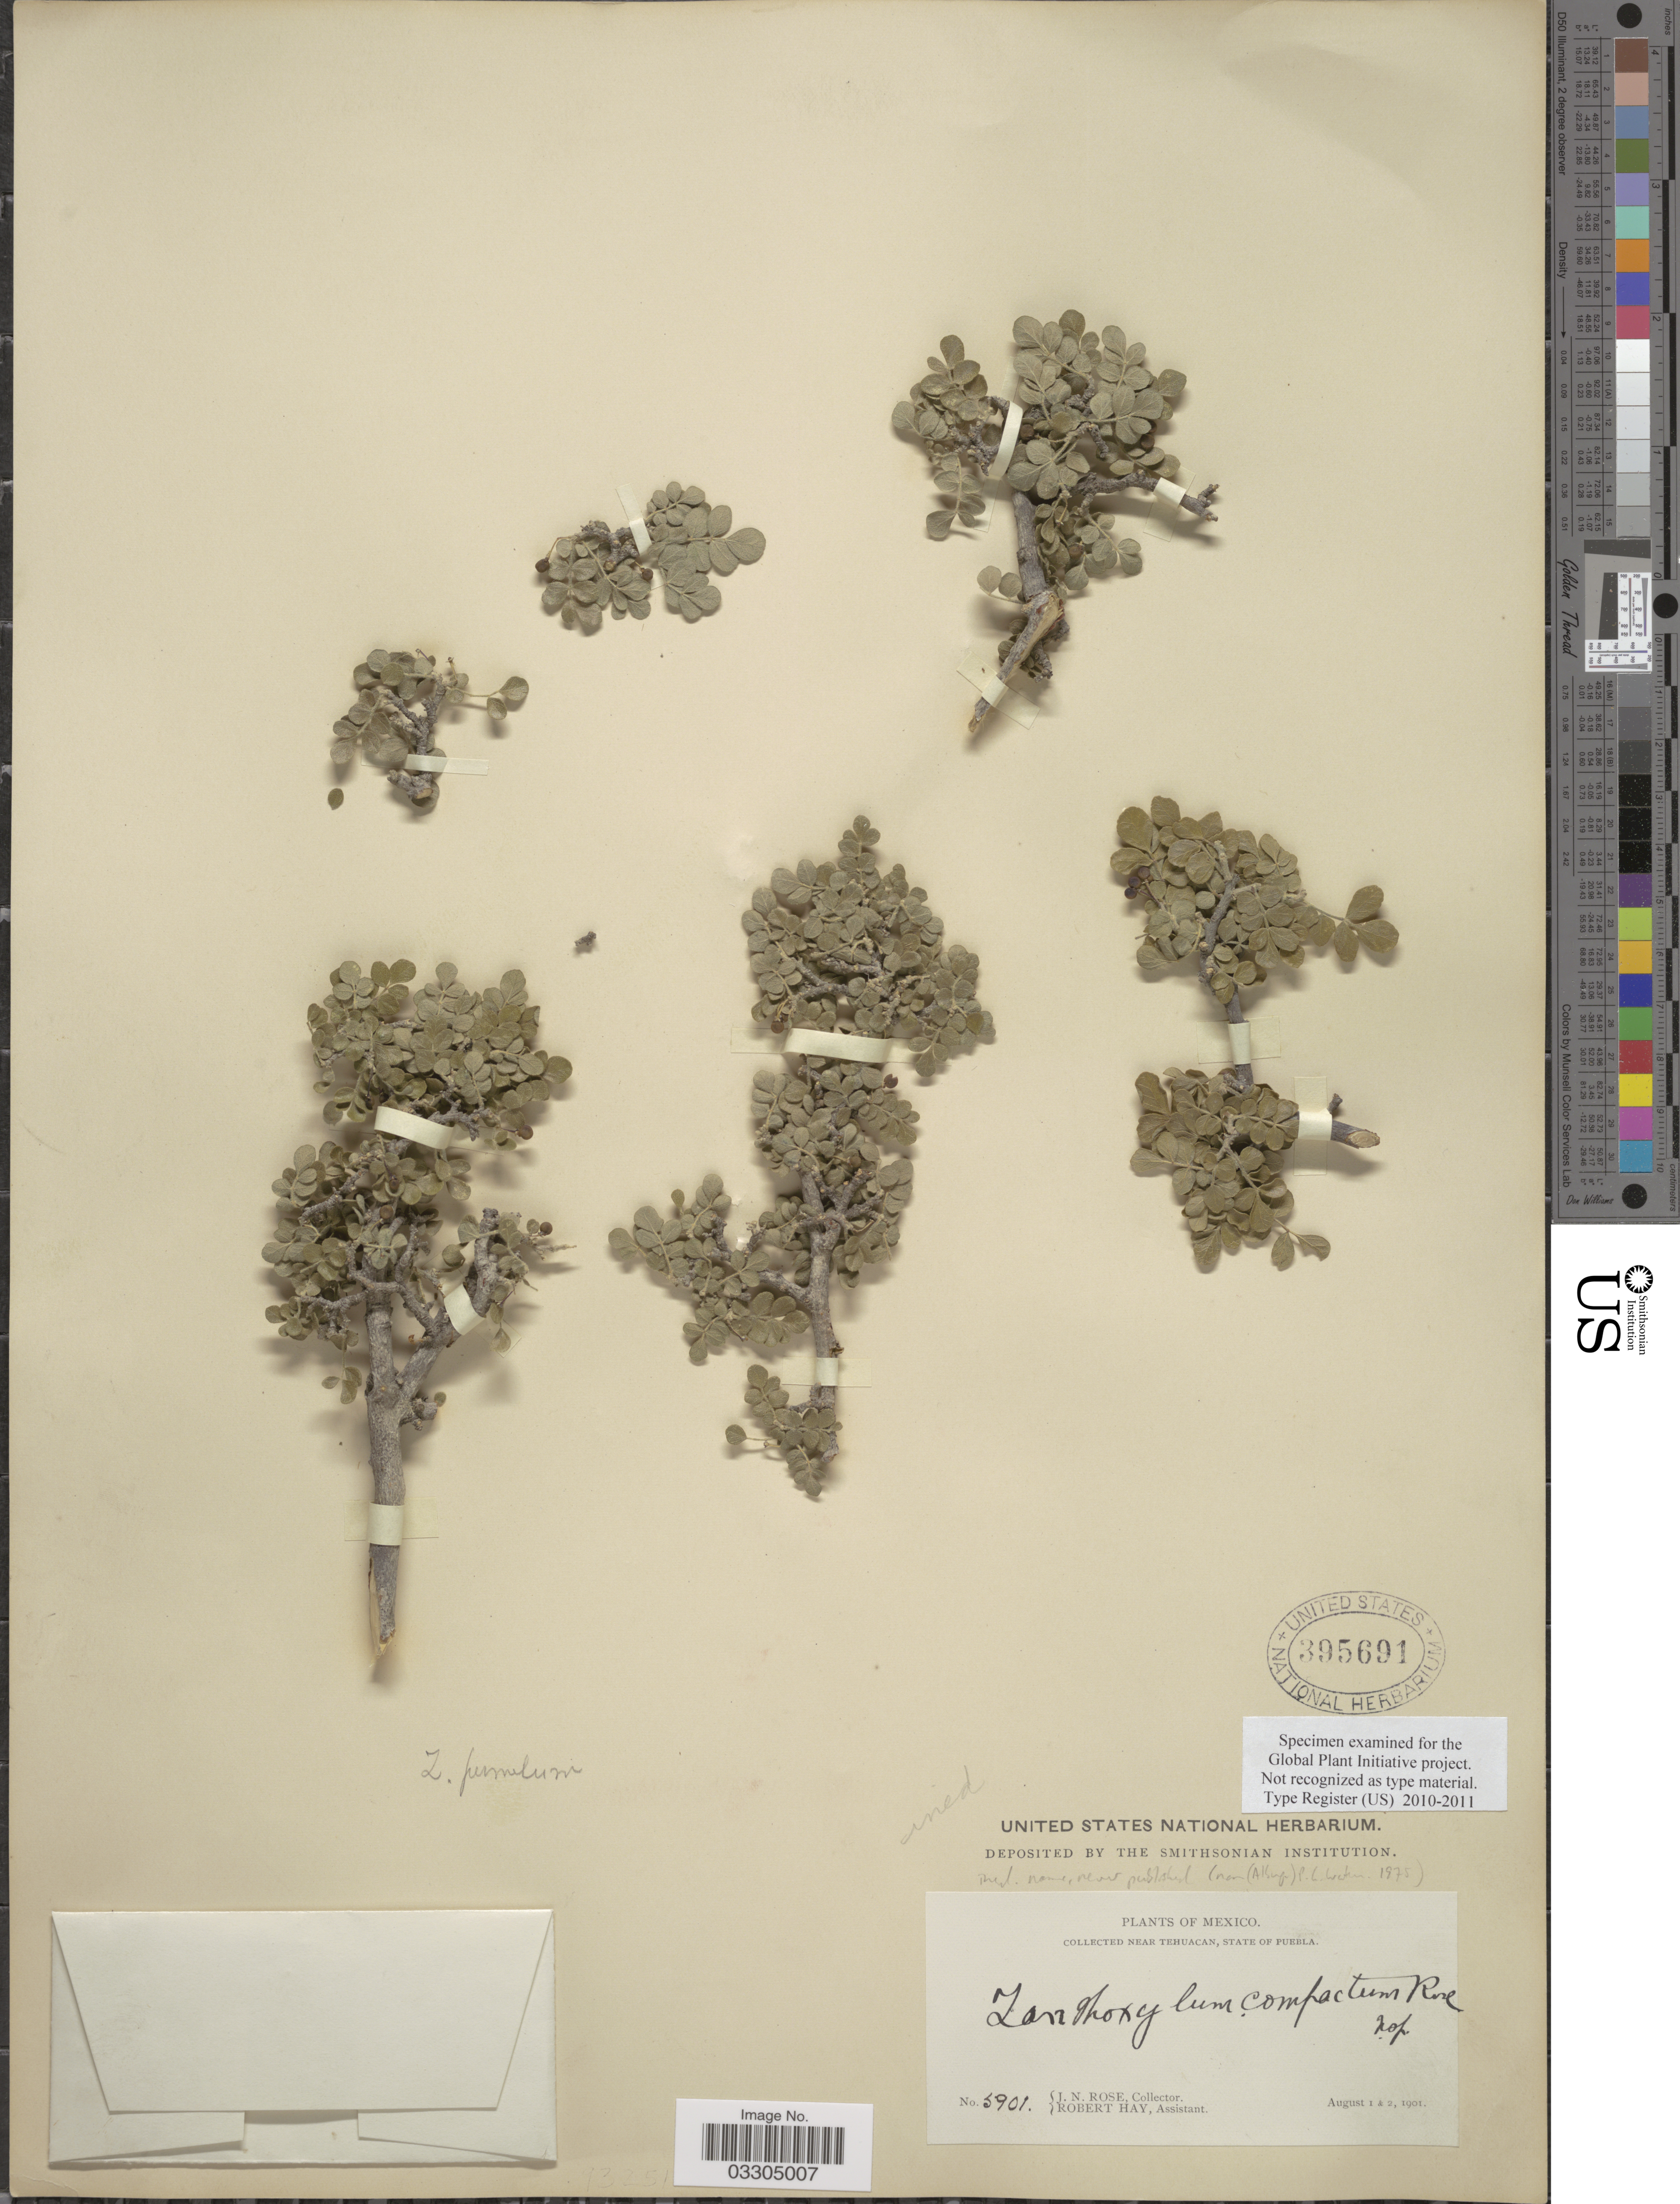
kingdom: Plantae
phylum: Tracheophyta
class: Magnoliopsida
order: Sapindales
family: Rutaceae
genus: Megastigma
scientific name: Megastigma galeottii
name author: Baill.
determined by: Londoño-Echeverri, Y.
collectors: J. N. Rose & R. H. Hay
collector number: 5901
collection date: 1901-08-01/1901-08-02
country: Mexico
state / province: Puebla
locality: Near Tehuacan.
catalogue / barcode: US 395691